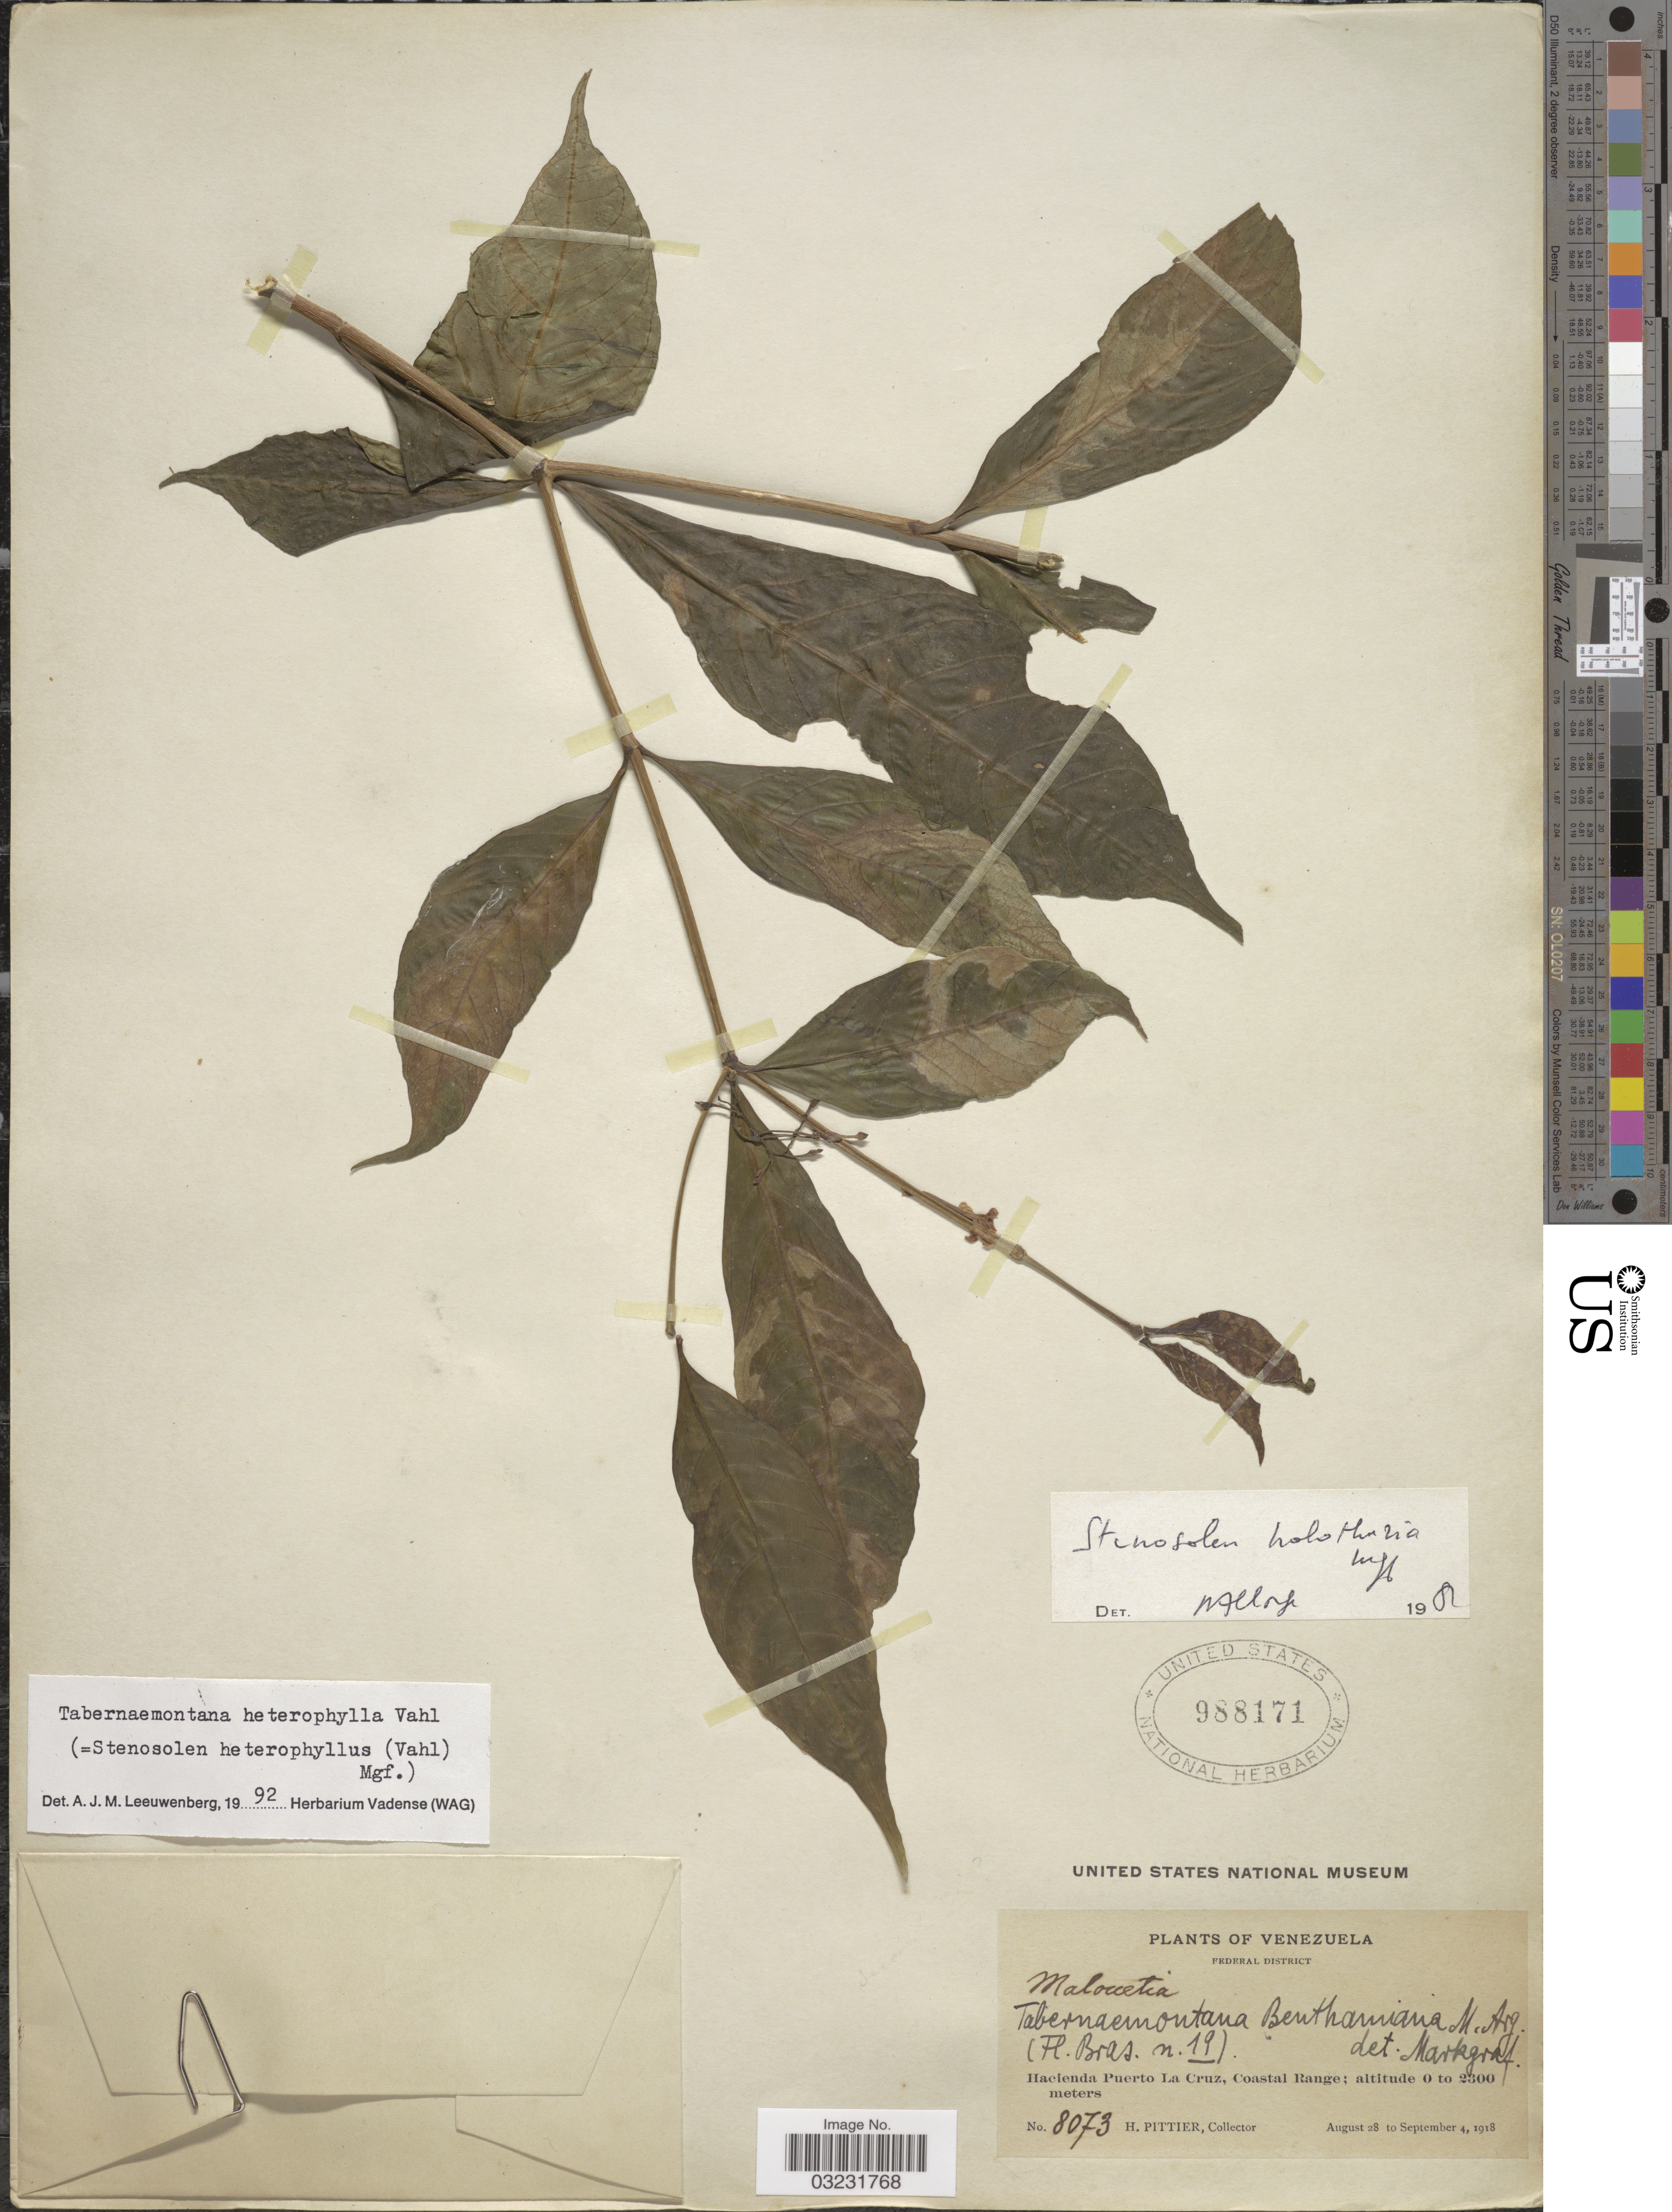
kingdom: Plantae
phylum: Tracheophyta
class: Magnoliopsida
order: Gentianales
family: Apocynaceae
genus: Tabernaemontana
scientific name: Tabernaemontana heterophylla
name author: Vahl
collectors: H. F. Pittier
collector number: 8073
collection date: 1918-08-28/1918-09-04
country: Venezuela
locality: Federal District. Hacienda Puerto La Cruz, Coastal Range.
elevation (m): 0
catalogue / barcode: US 988171